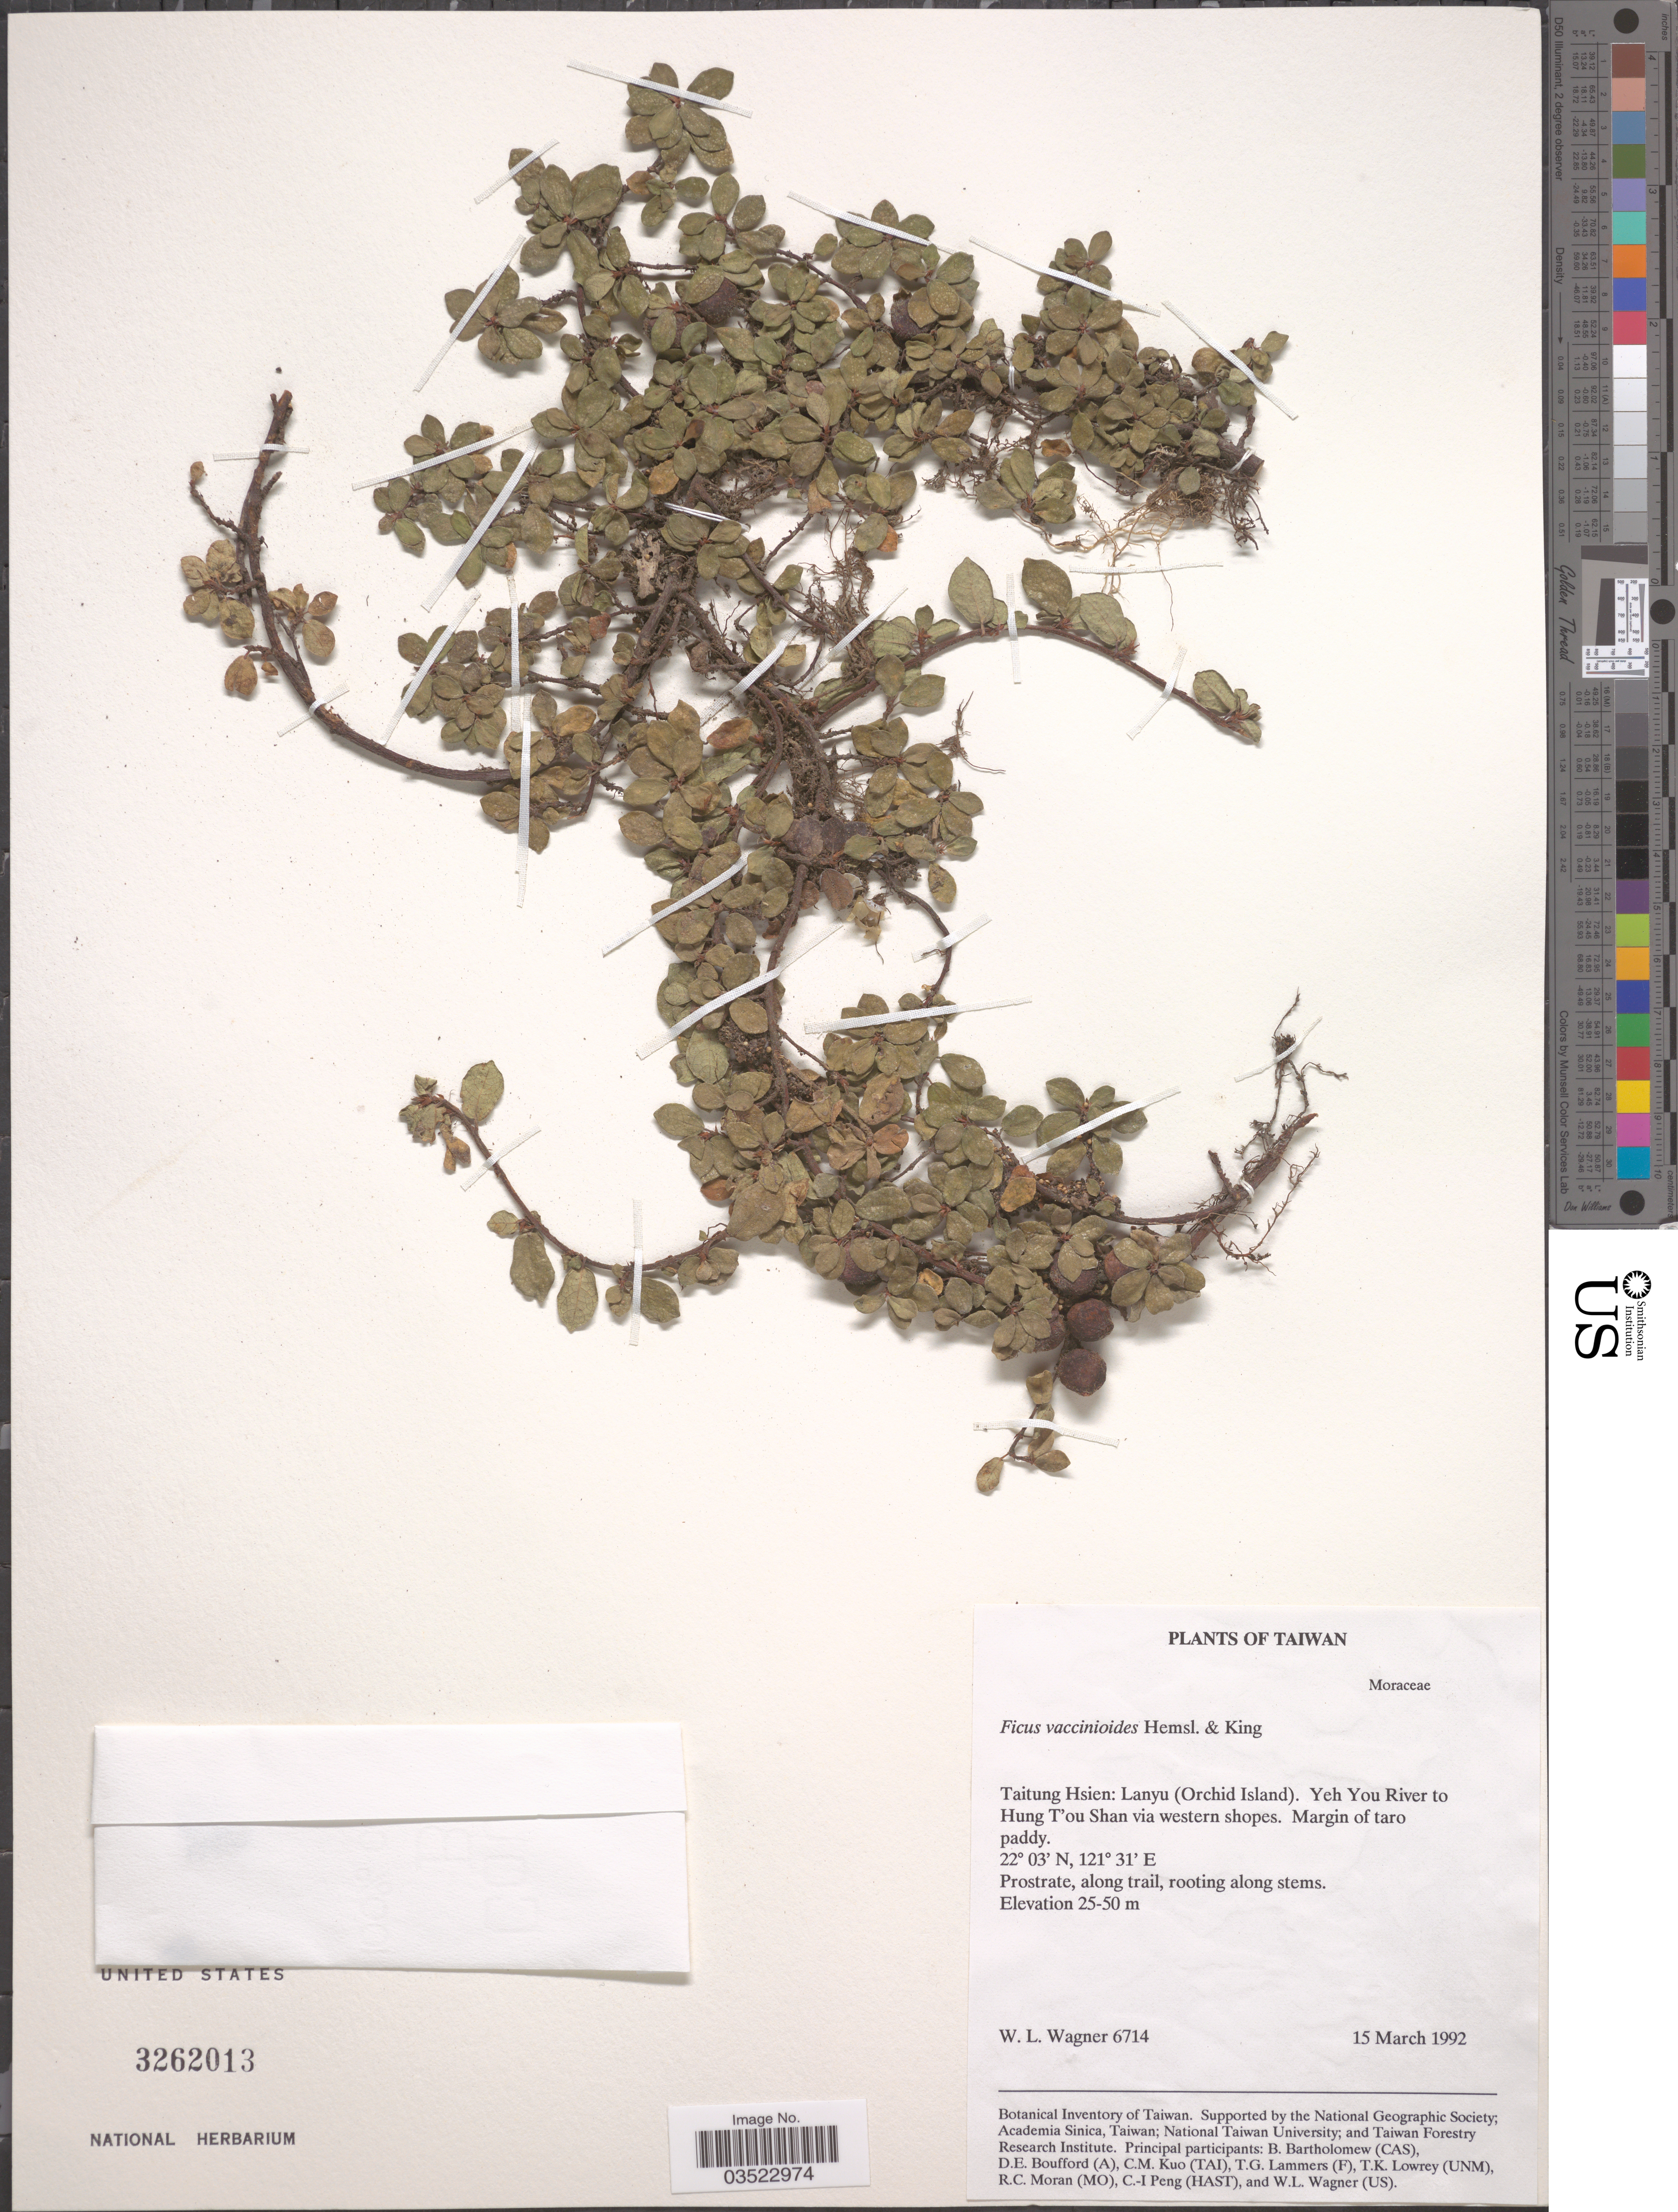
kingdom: Plantae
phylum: Tracheophyta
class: Magnoliopsida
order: Rosales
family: Moraceae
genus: Ficus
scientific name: Ficus vaccinioides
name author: Hemsl. & King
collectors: W. L. Wagner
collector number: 6714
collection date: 1992-03-15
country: Taiwan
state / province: Taitung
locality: Taitung Hsien: Lanyu (Orchid Island). Yeh You River to Hung T'ou Shan via western slopes. Margin of taro paddy.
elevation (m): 25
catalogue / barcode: US 3262013